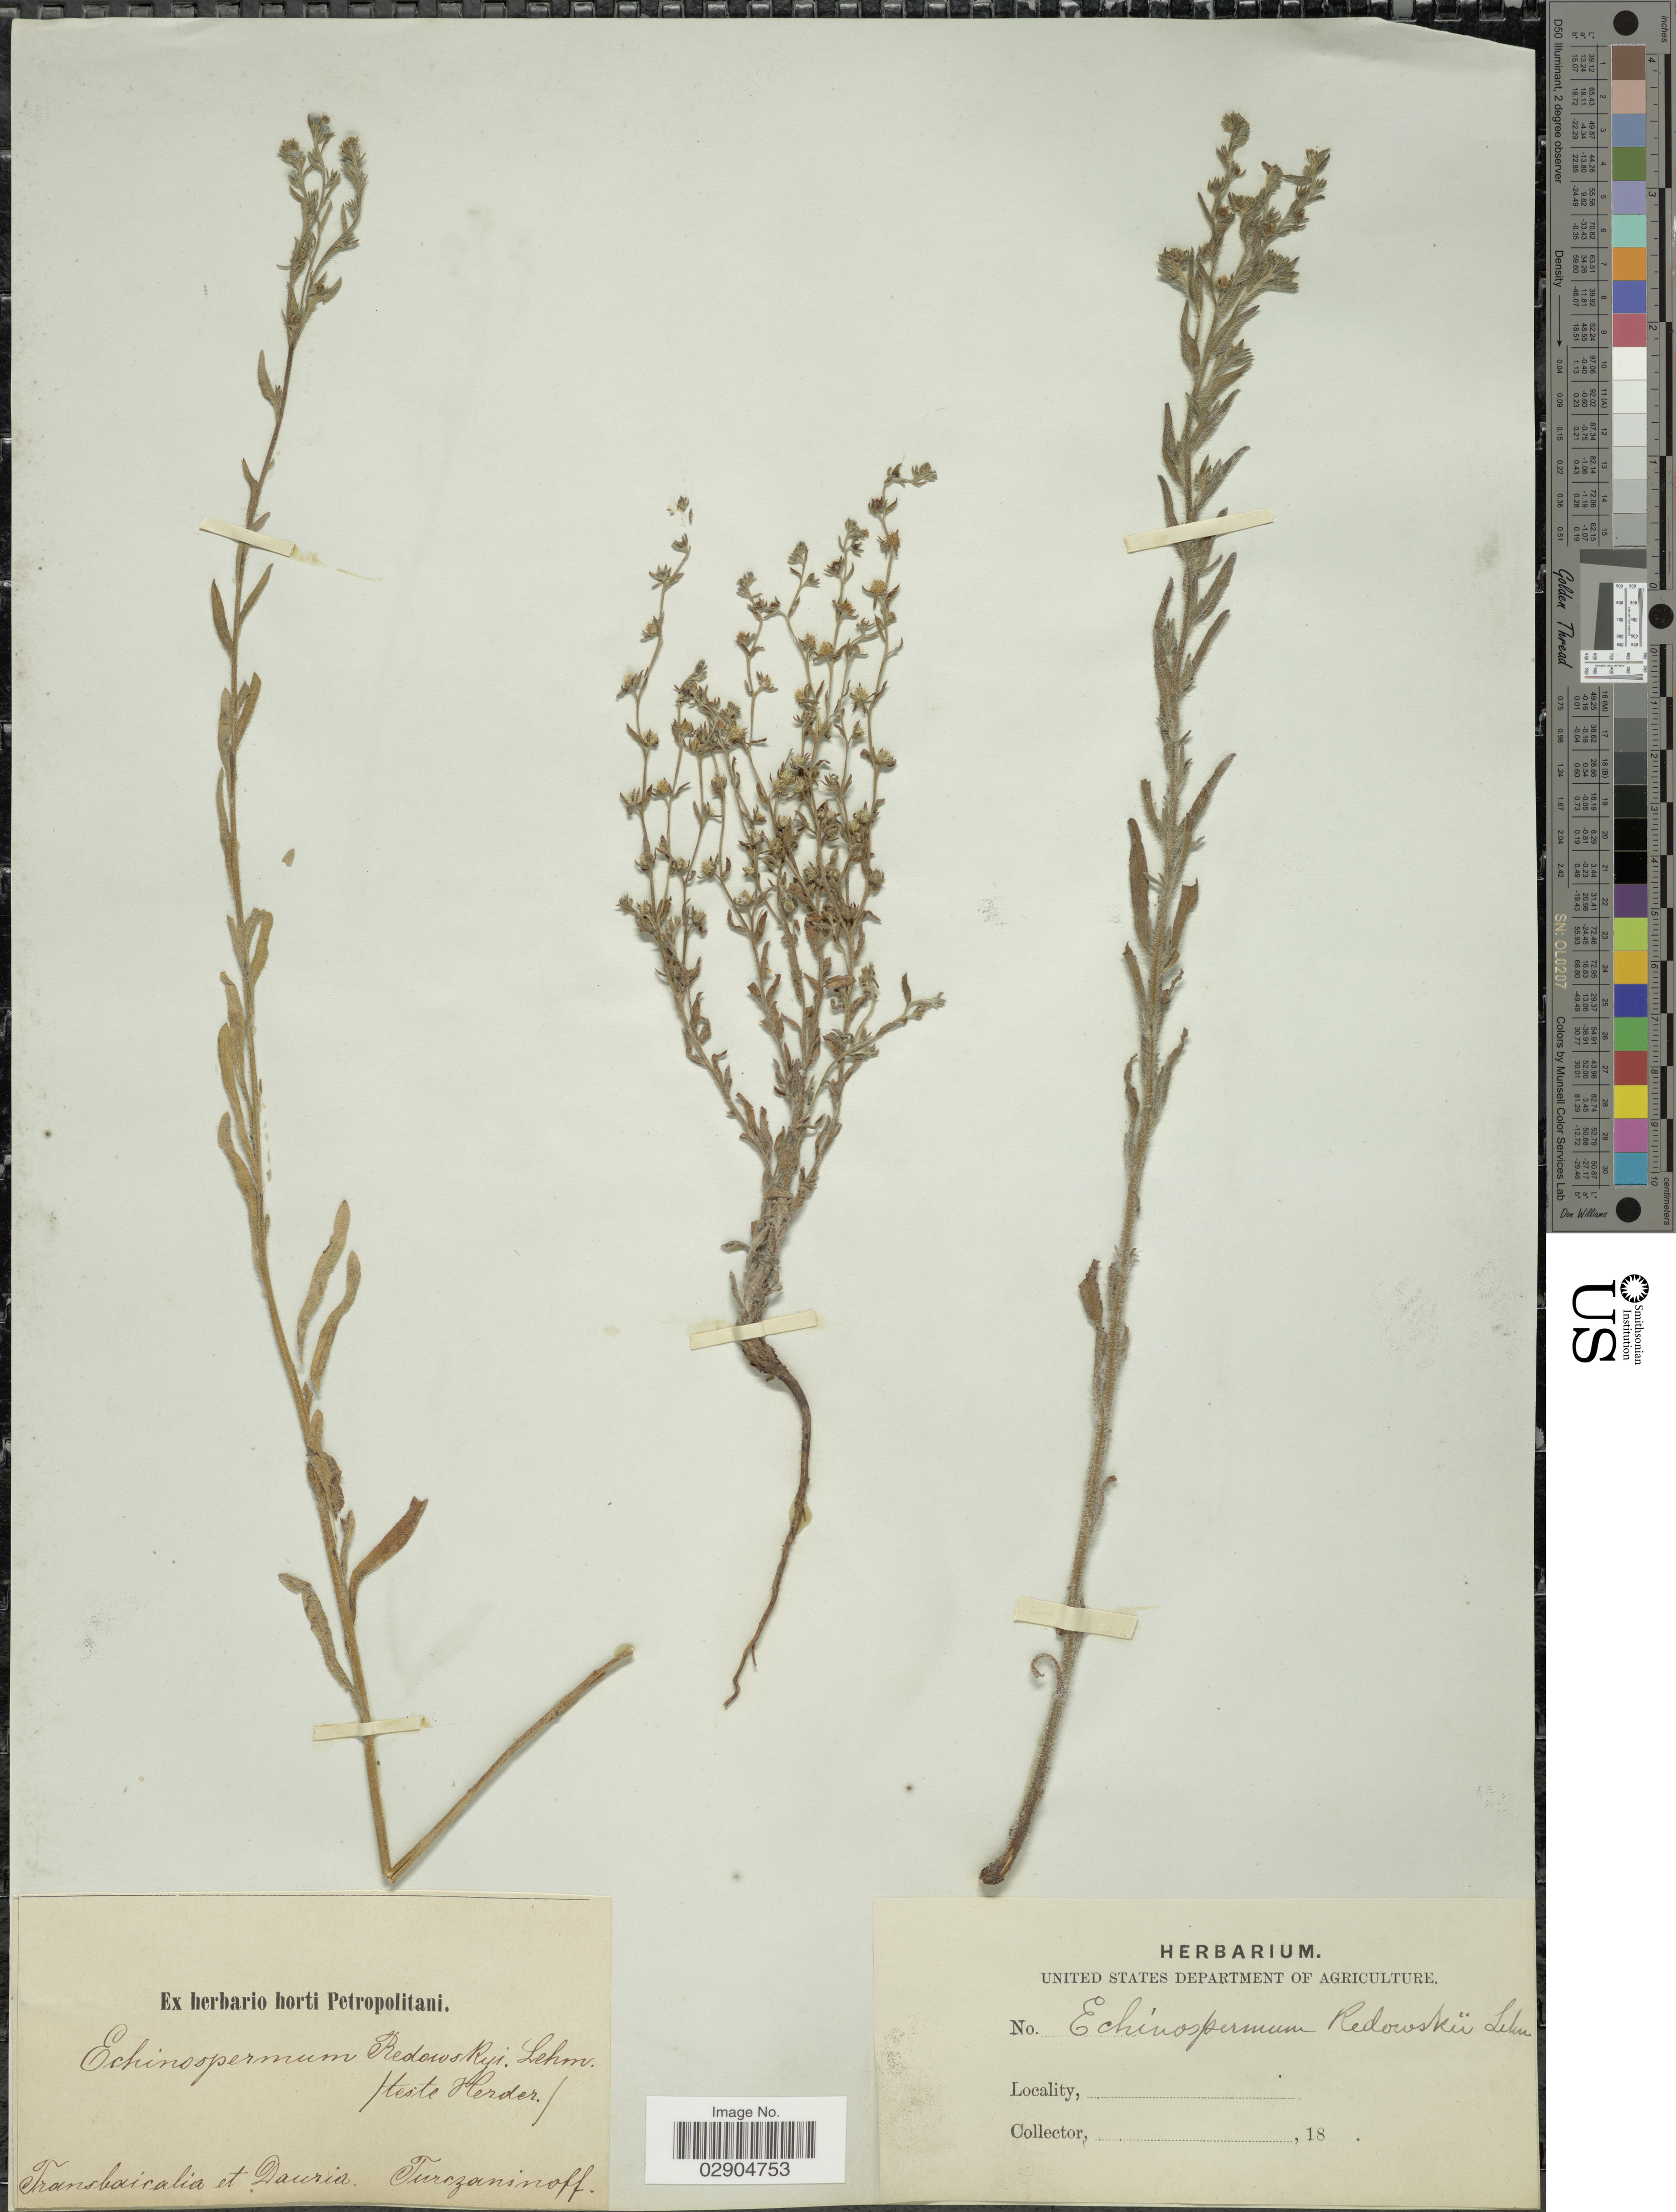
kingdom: Plantae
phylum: Tracheophyta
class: Magnoliopsida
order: Boraginales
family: Boraginaceae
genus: Lappula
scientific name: Lappula redowskii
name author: (Hornem.) Greene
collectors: N. Turczaninow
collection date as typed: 18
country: Russian Federation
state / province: Buryatia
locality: Transbaicalia et Dauria.